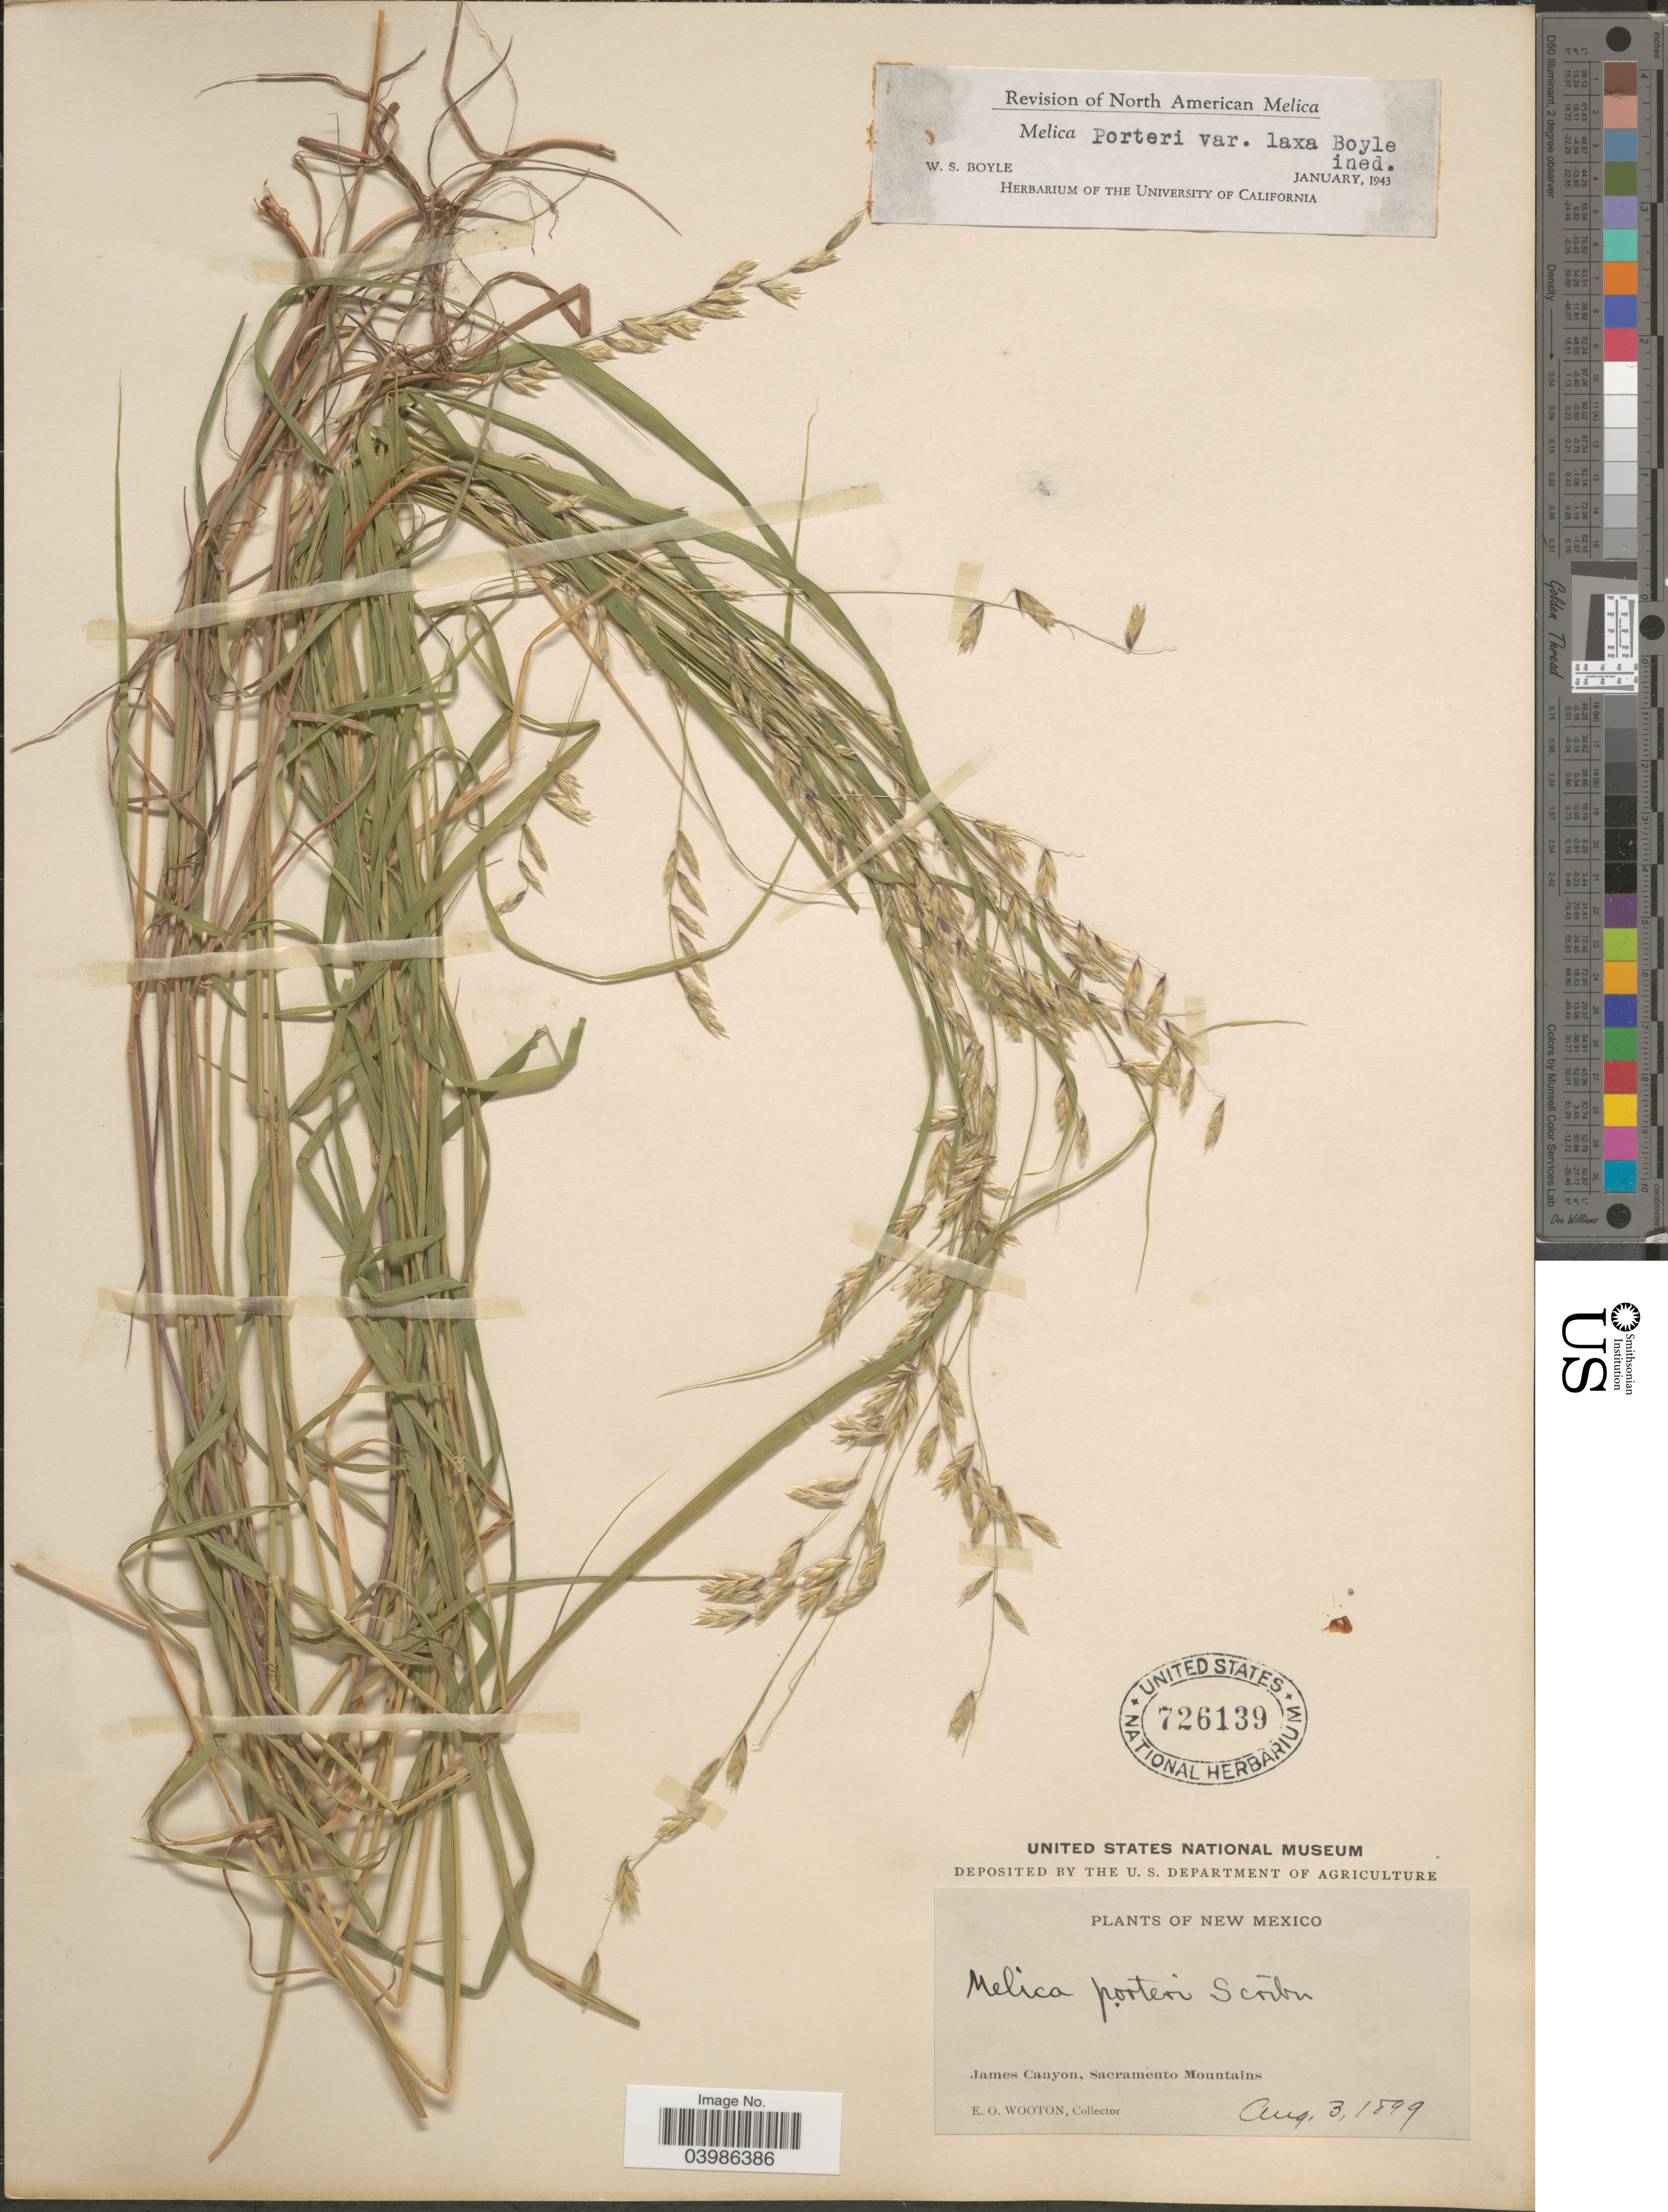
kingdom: Plantae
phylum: Tracheophyta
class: Liliopsida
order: Poales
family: Poaceae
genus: Melica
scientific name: Melica porteri var. laxa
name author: Boyle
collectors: E. O. Wooton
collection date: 1899-08-03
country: United States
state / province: New Mexico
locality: James Canyon, Sacramento Mountains.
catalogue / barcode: US 726139